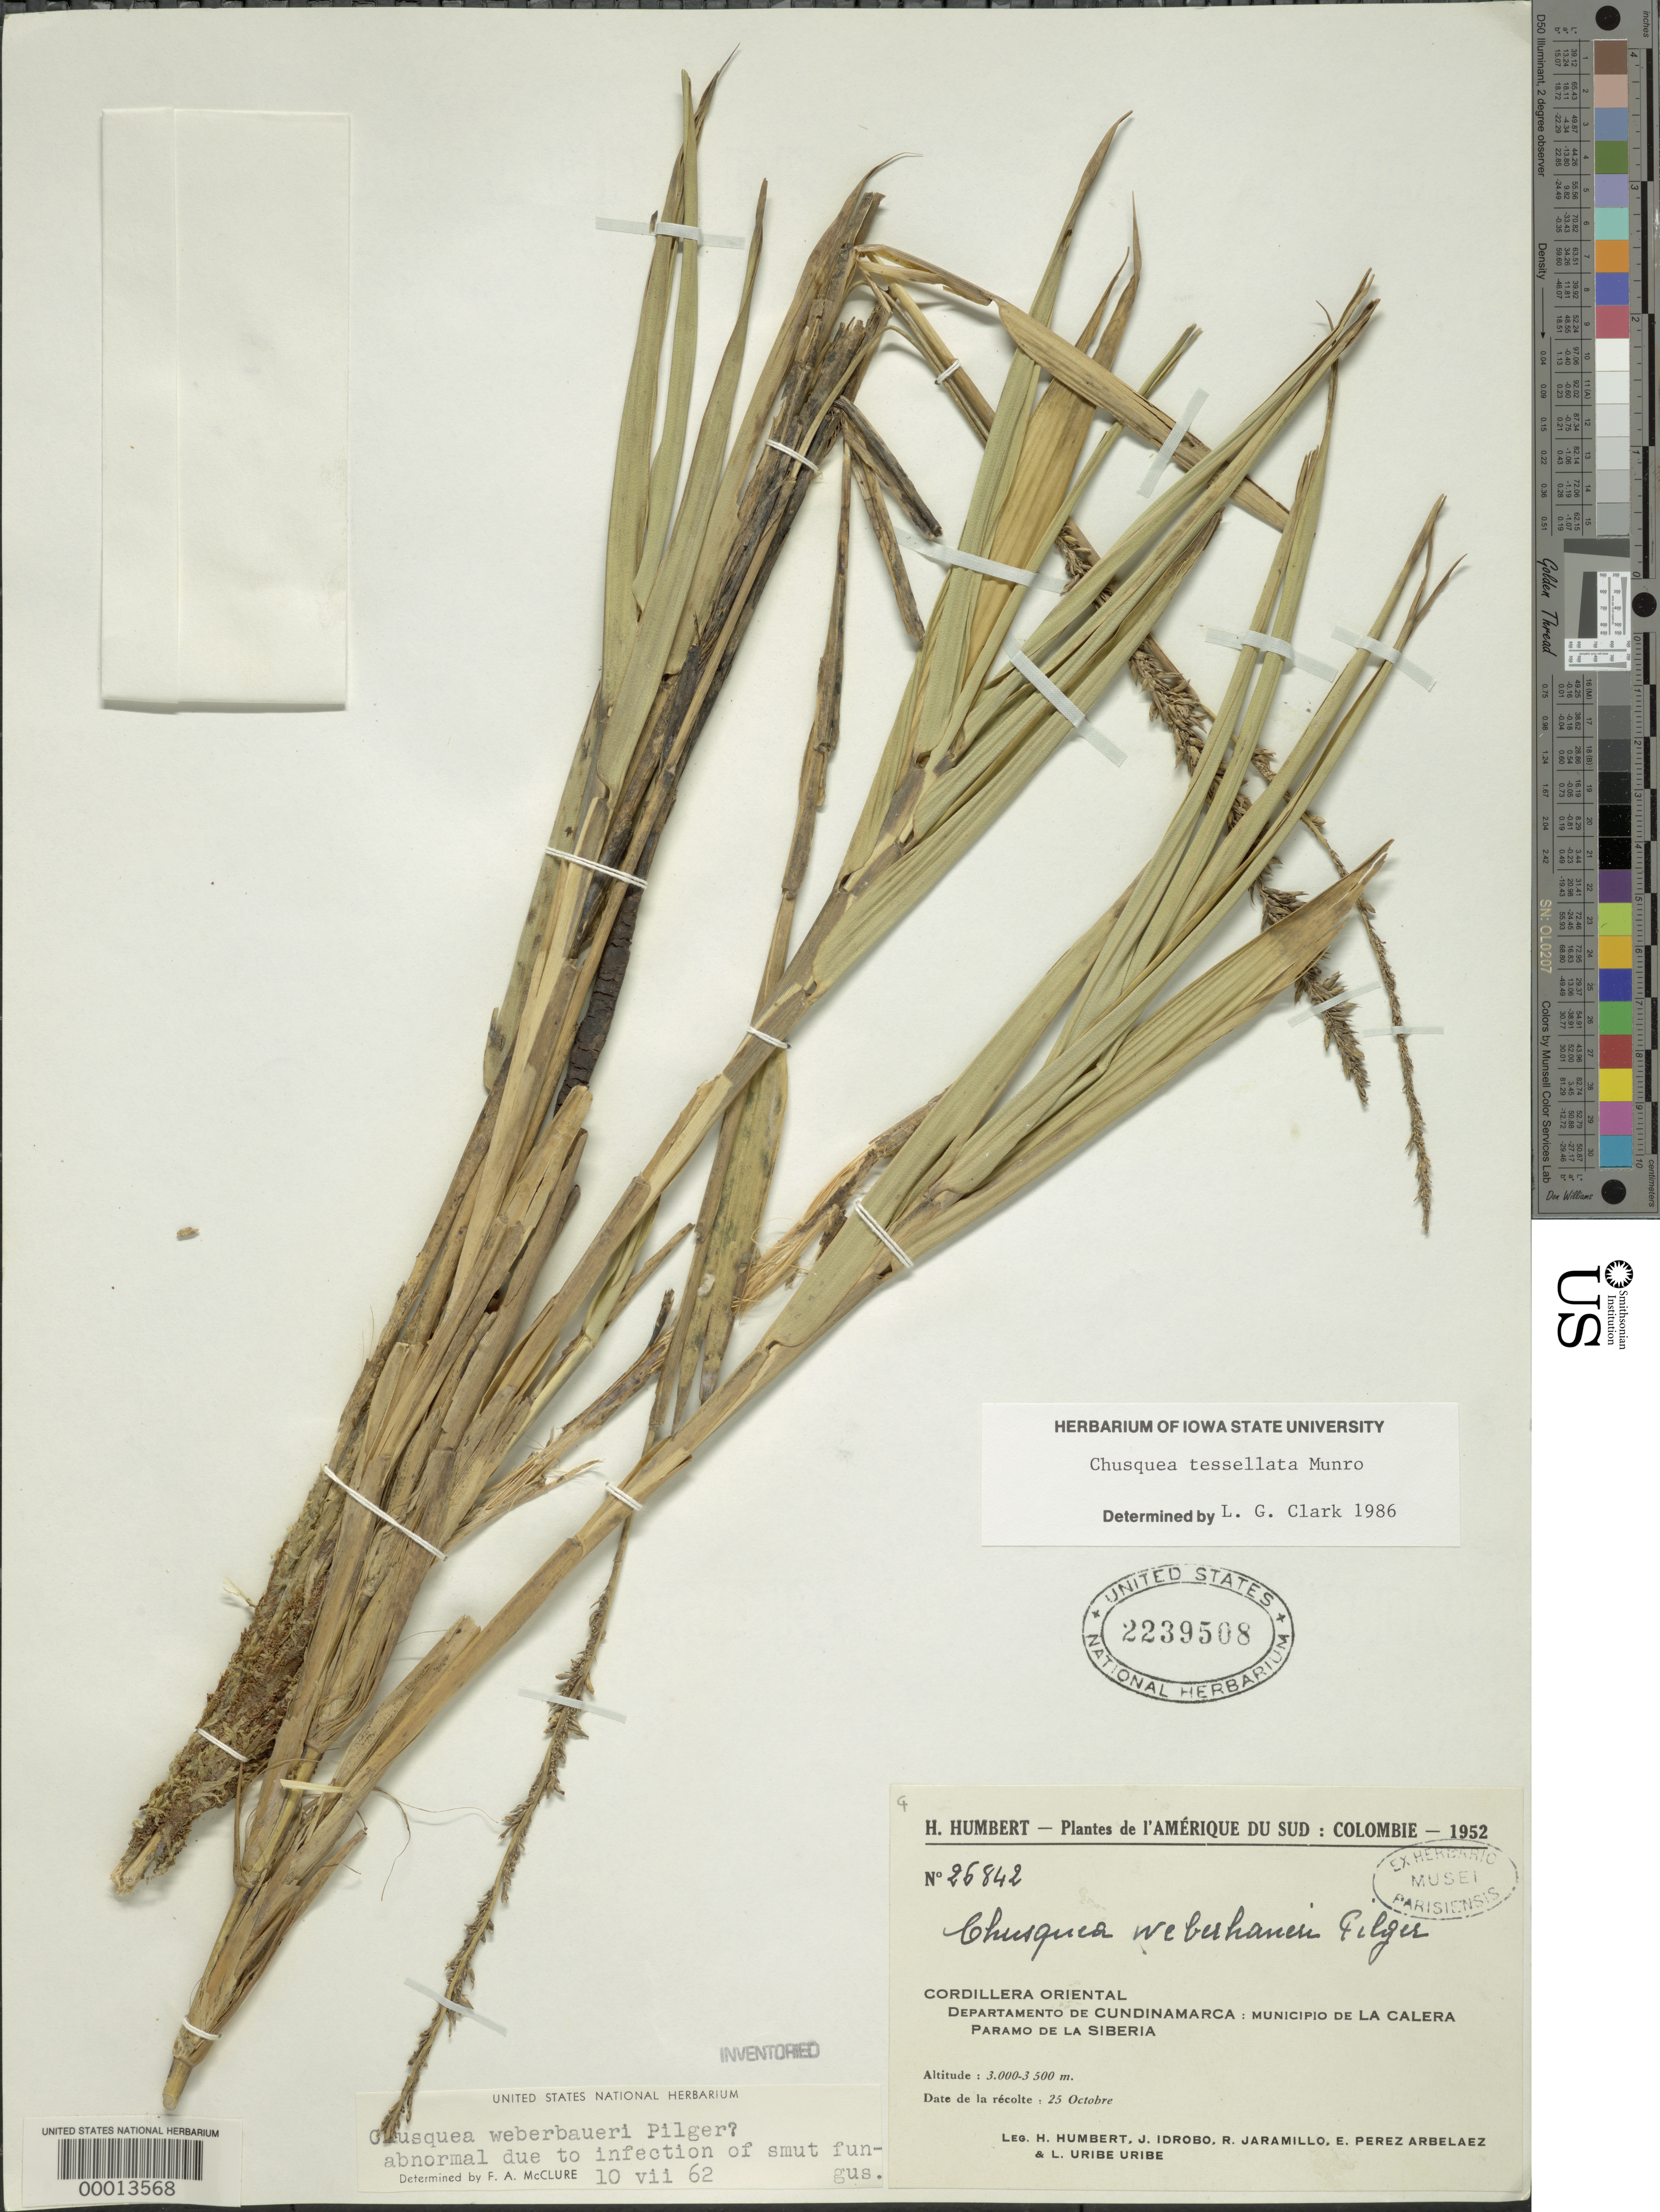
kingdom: Plantae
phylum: Tracheophyta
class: Liliopsida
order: Poales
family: Poaceae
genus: Chusquea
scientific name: Chusquea tessellata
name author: Munro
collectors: L. Uribe, J. M. Idrobo, R. Jaramillo M., E. Pérez Arbeláez & L. Uribe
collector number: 26842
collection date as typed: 25 Oct 1952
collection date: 1952-10-25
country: Colombia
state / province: Cundinamarca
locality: la Calera, Paramo de la Siberia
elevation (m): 3000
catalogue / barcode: US 2239508